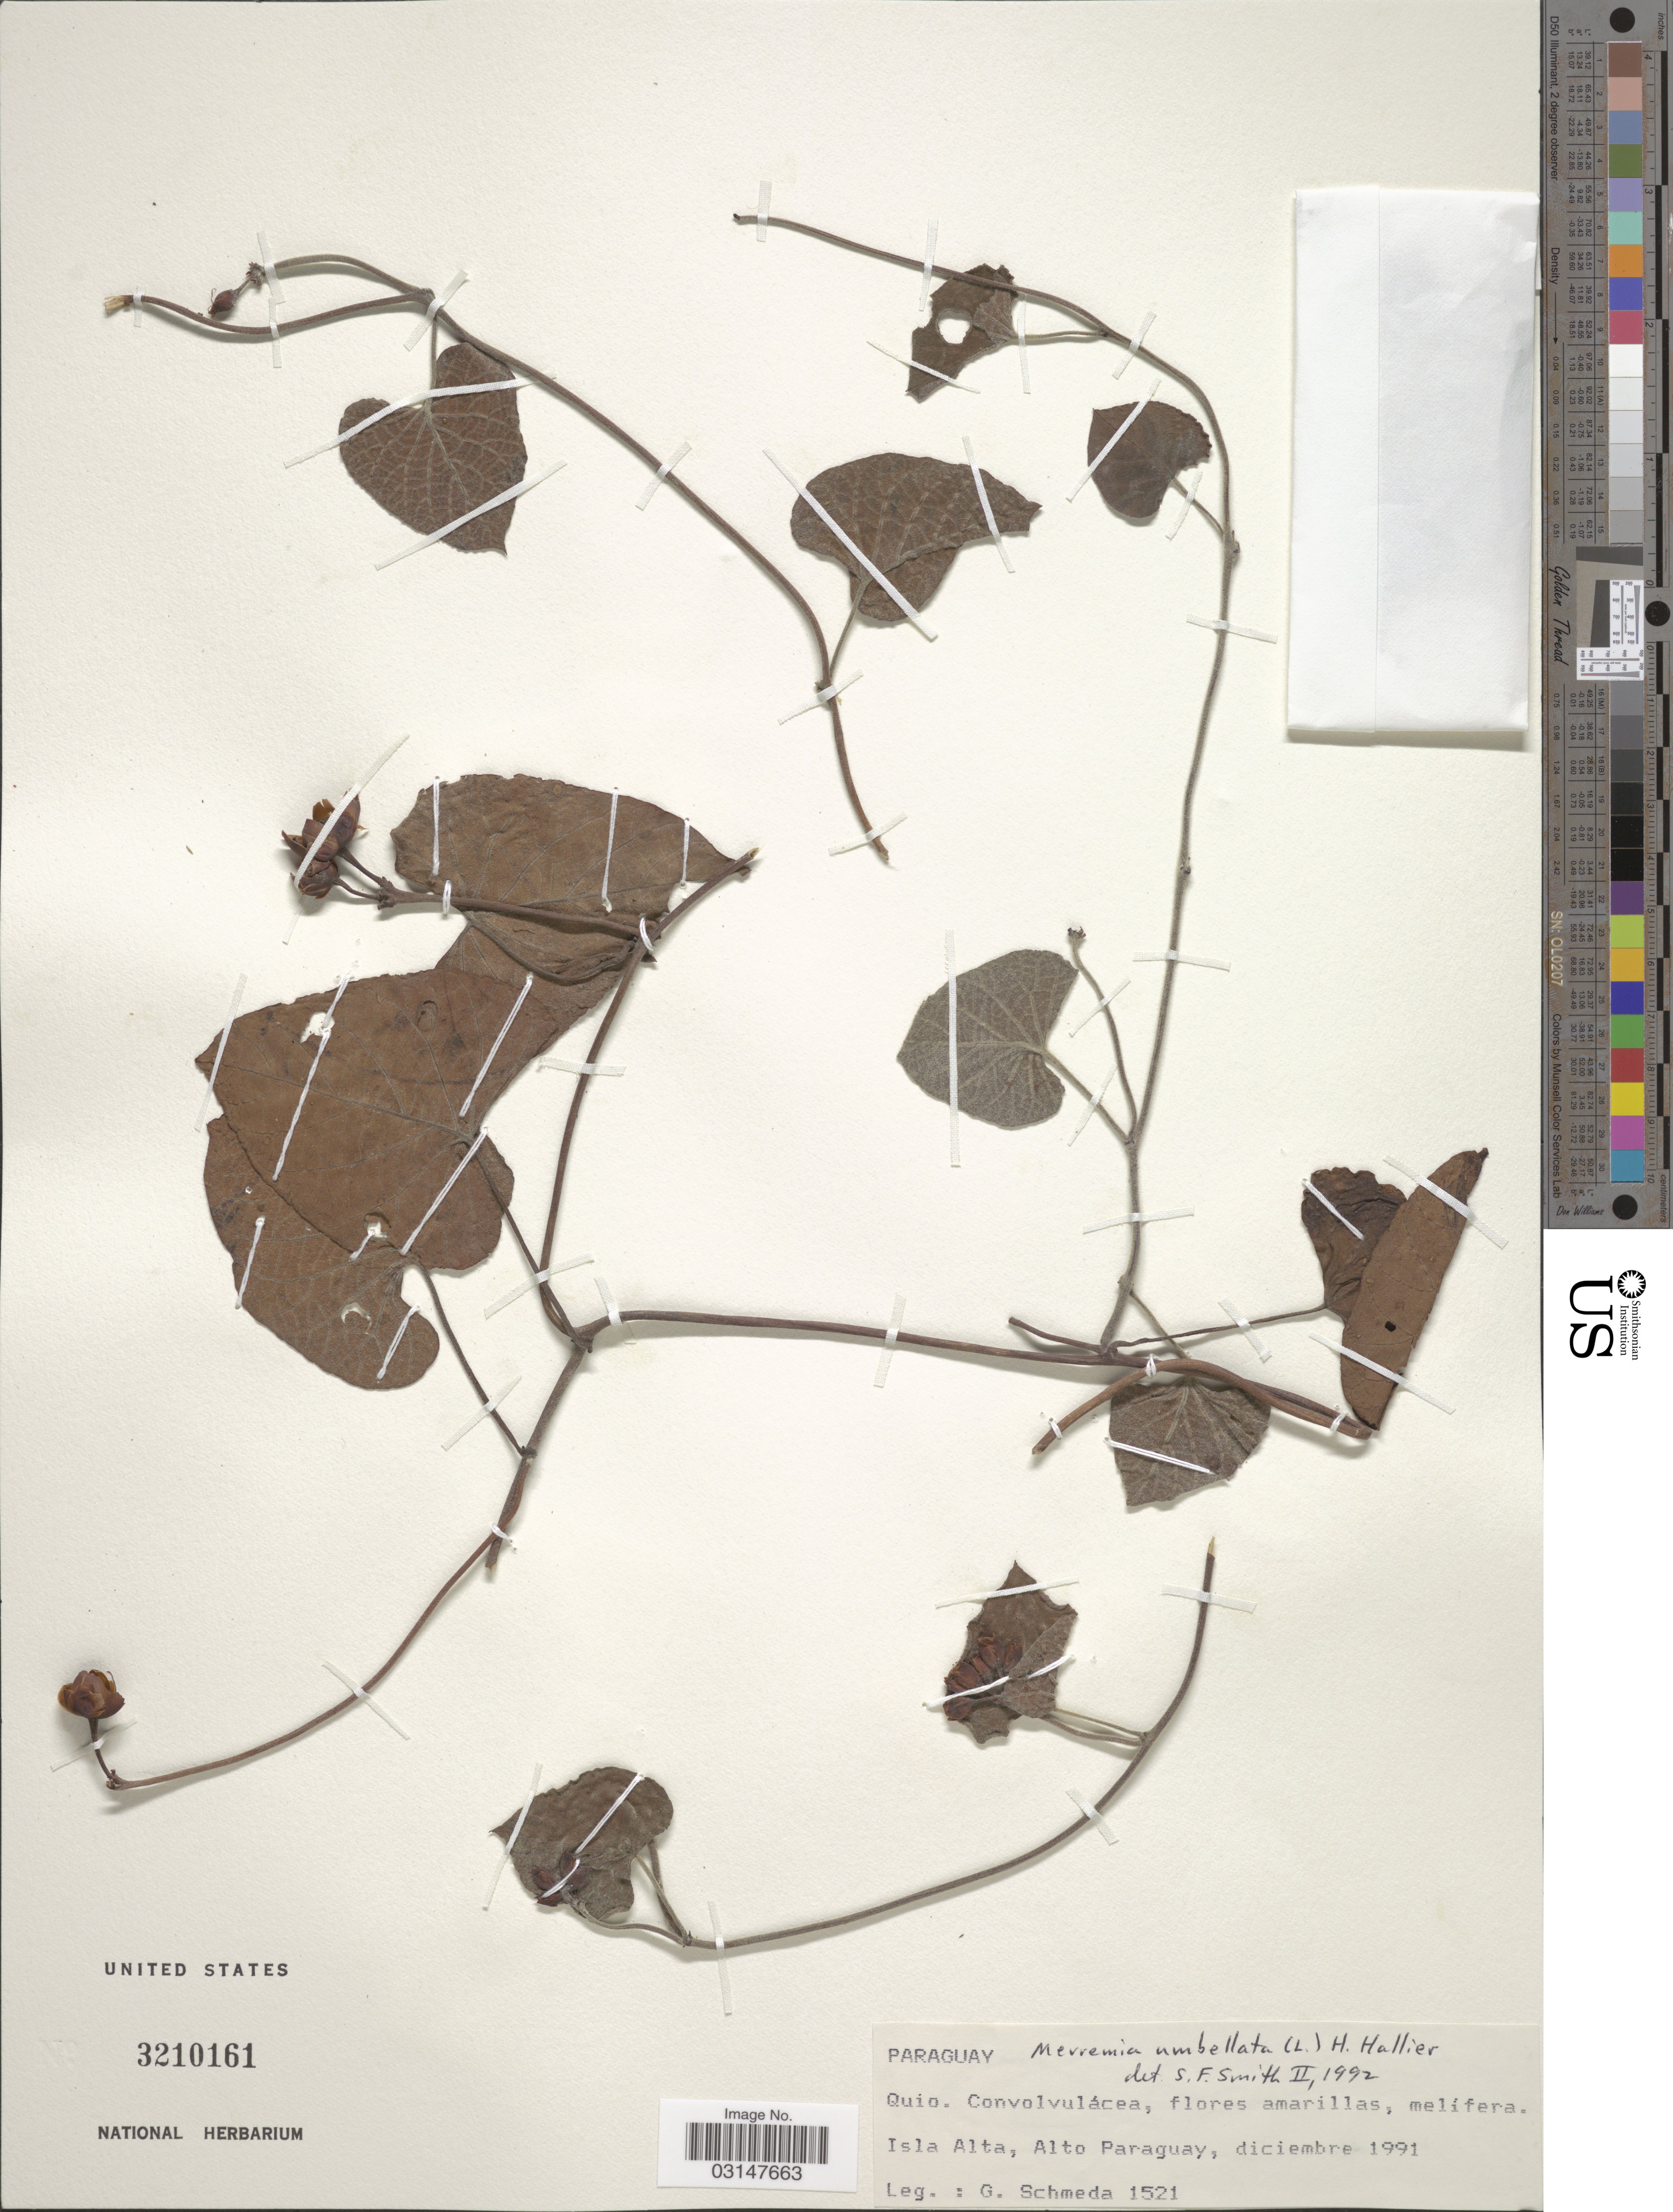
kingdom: Plantae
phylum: Tracheophyta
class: Magnoliopsida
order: Solanales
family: Convolvulaceae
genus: Camonea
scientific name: Camonea umbellata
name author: (L.) A. R. Simões & Staples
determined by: Strong, Mark T., (BOT), Smithsonian Institution - National Museum of Natural History (UNITED STATES)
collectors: G. Schmeda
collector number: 1521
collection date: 1991-12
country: Paraguay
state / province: Alto Paraguay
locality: Isla Alta.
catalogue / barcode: US 3210161